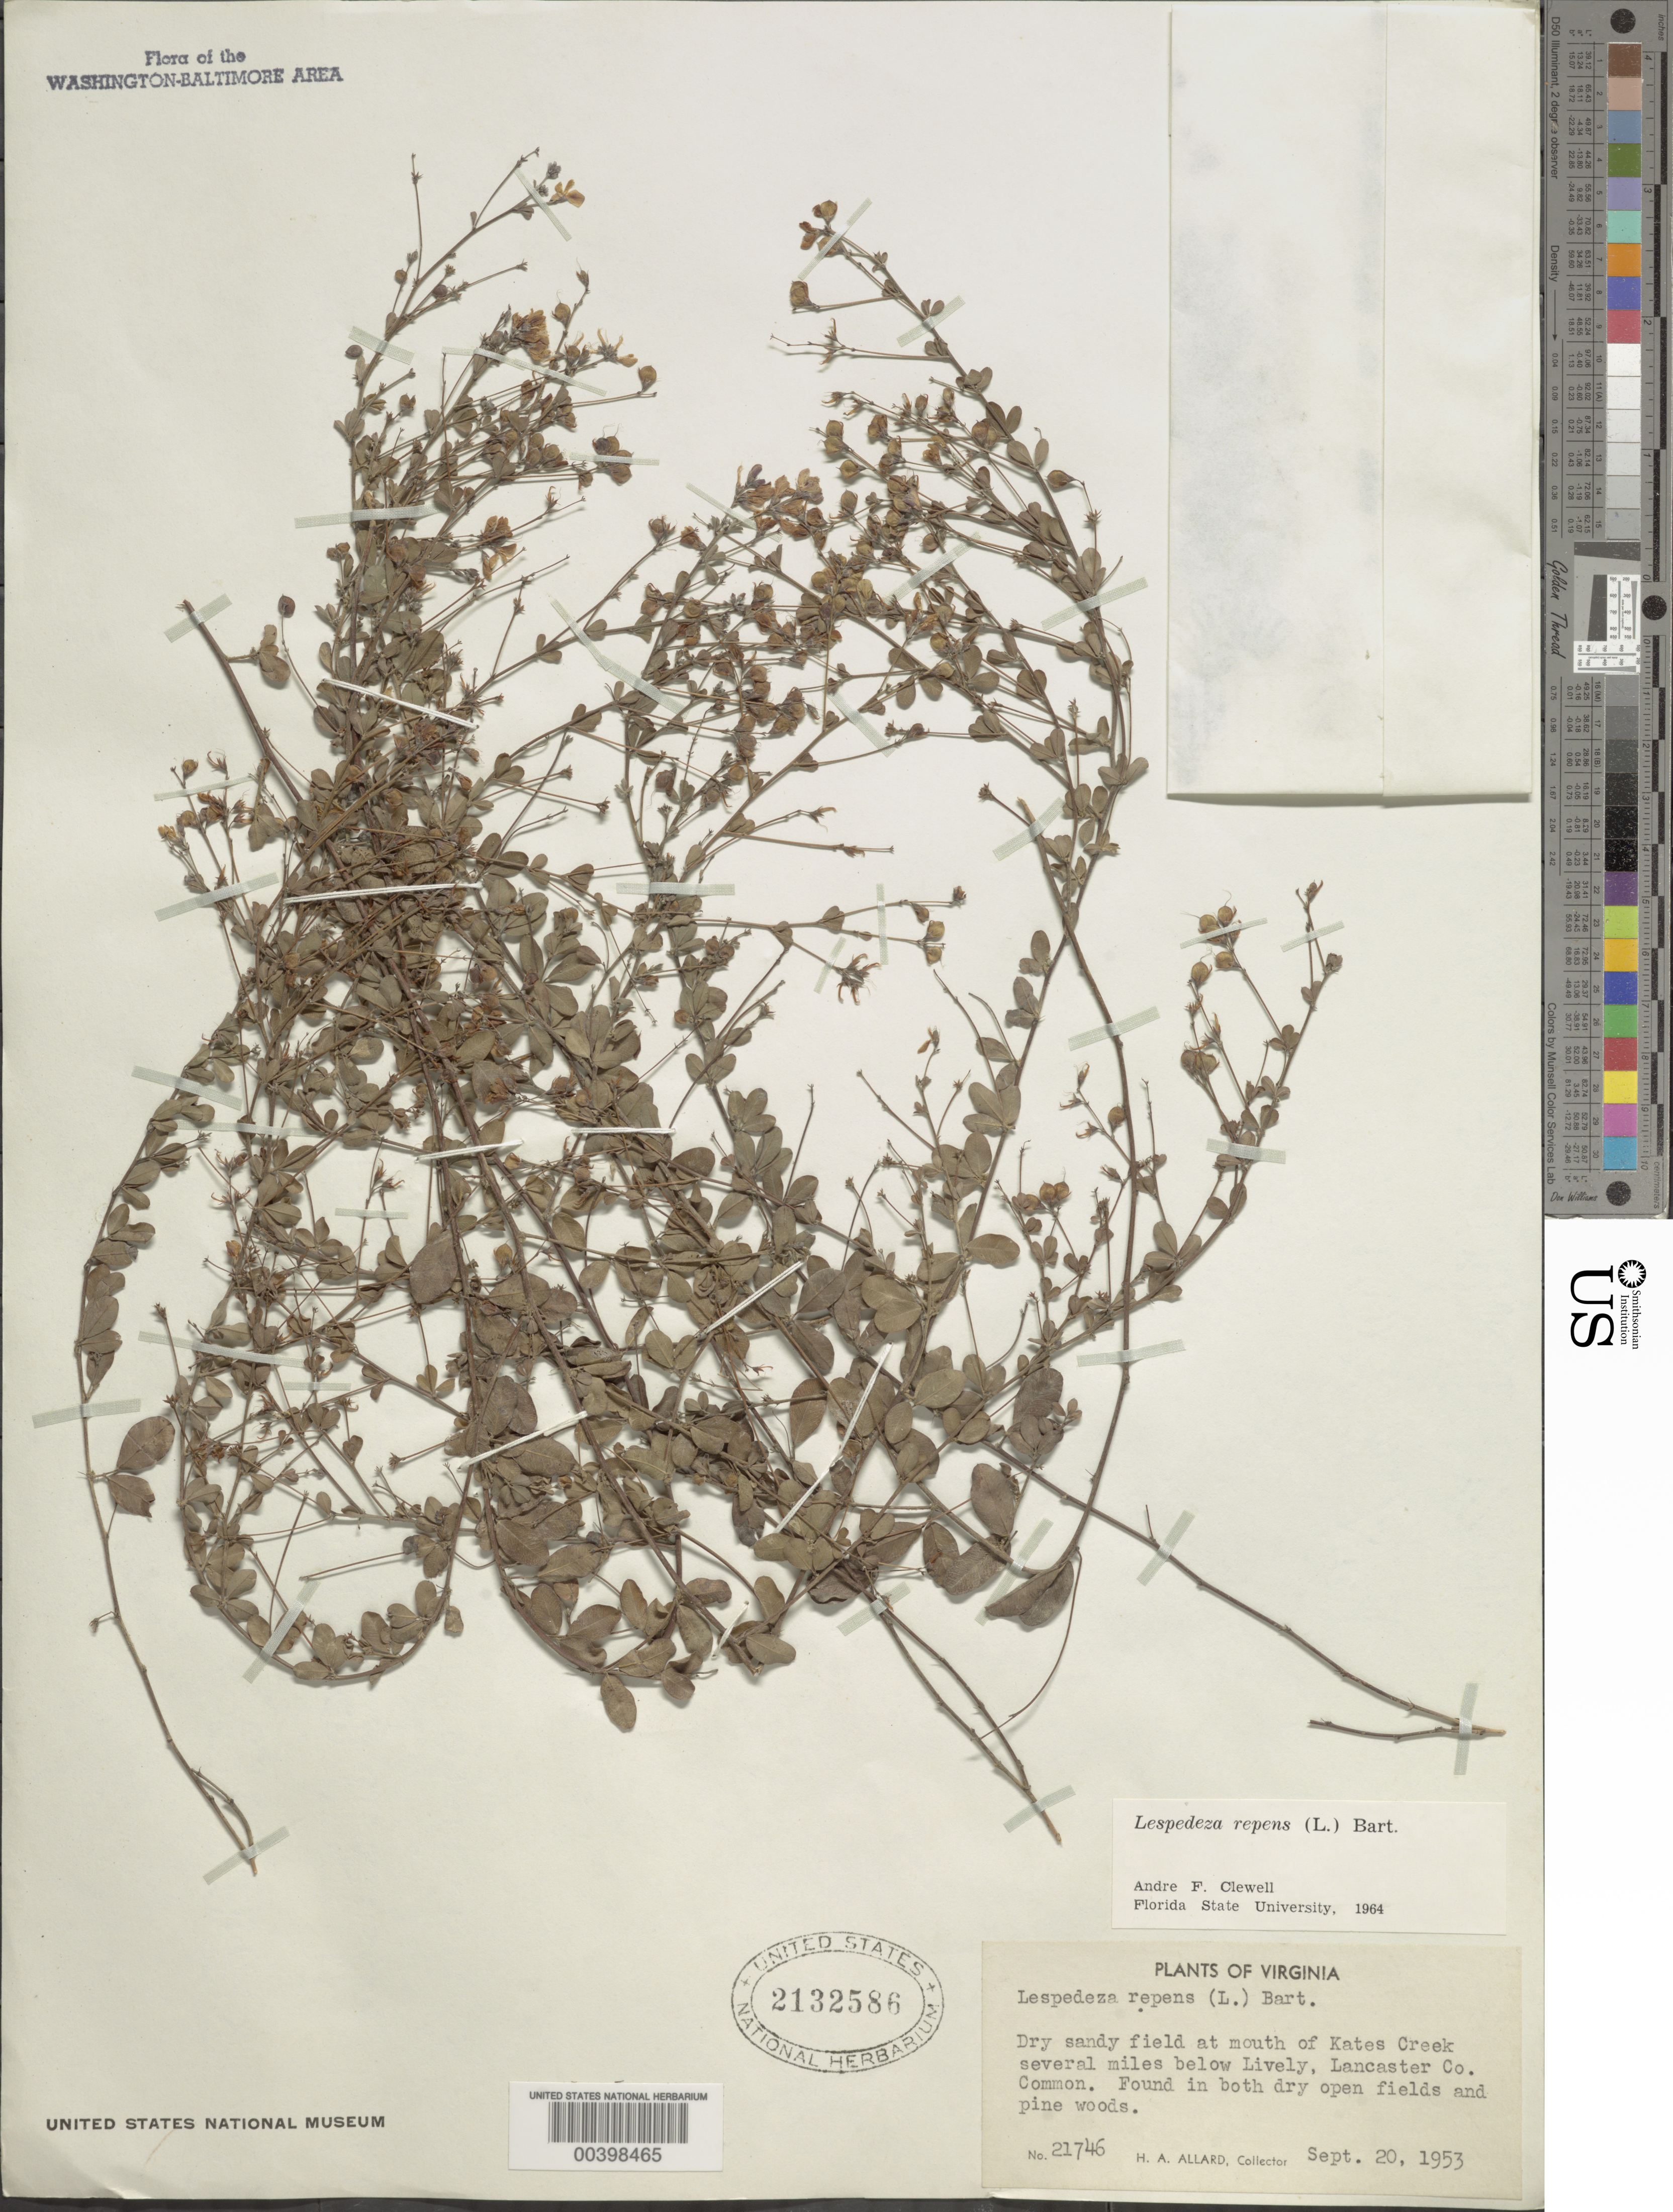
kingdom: Plantae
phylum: Tracheophyta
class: Magnoliopsida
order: Fabales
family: Fabaceae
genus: Lespedeza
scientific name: Lespedeza repens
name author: (L.) W.P.C. Barton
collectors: H. A. Allard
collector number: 21746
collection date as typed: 20 Sep 1953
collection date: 1953-09-20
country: United States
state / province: Virginia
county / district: Lancaster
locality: Kates Creek, Lively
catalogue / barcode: US 2132586